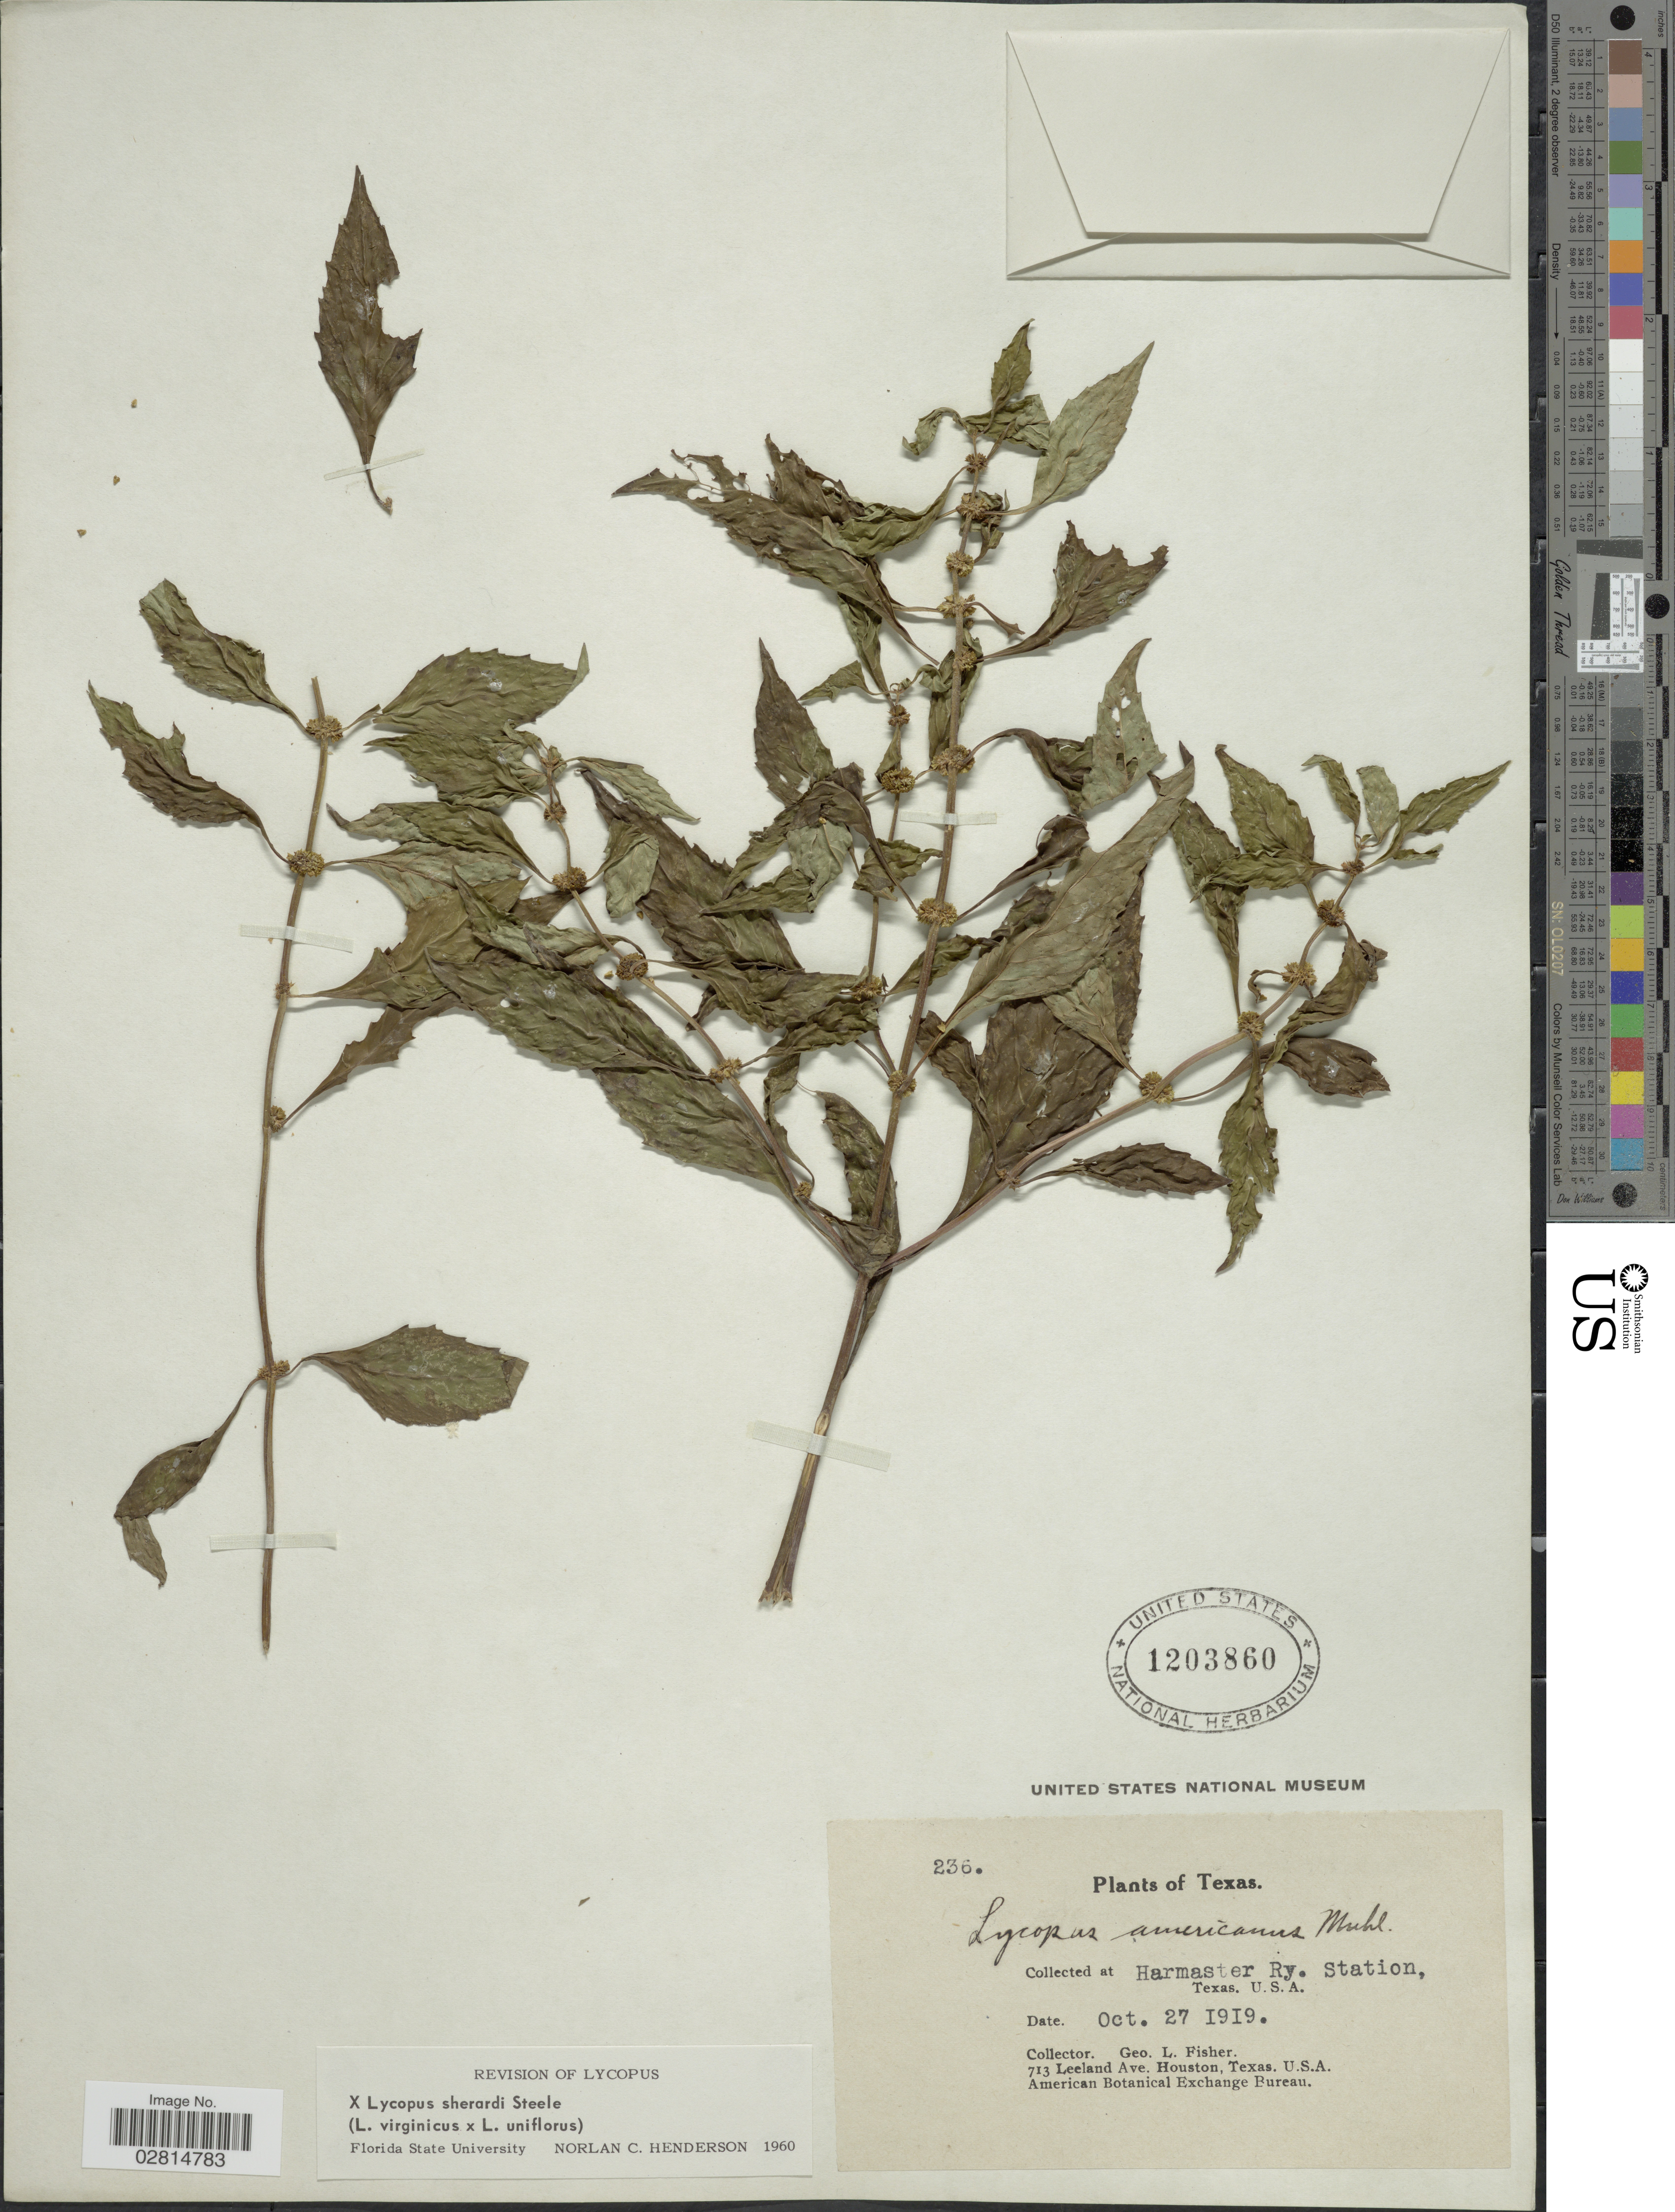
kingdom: Plantae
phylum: Tracheophyta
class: Magnoliopsida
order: Lamiales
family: Lamiaceae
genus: Lycopus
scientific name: Lycopus x sherardii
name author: E.S. Steele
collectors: G. L. Fisher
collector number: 236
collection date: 1919-10-27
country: United States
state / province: Texas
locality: Harmaster Ry. Station.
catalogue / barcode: US 1203860